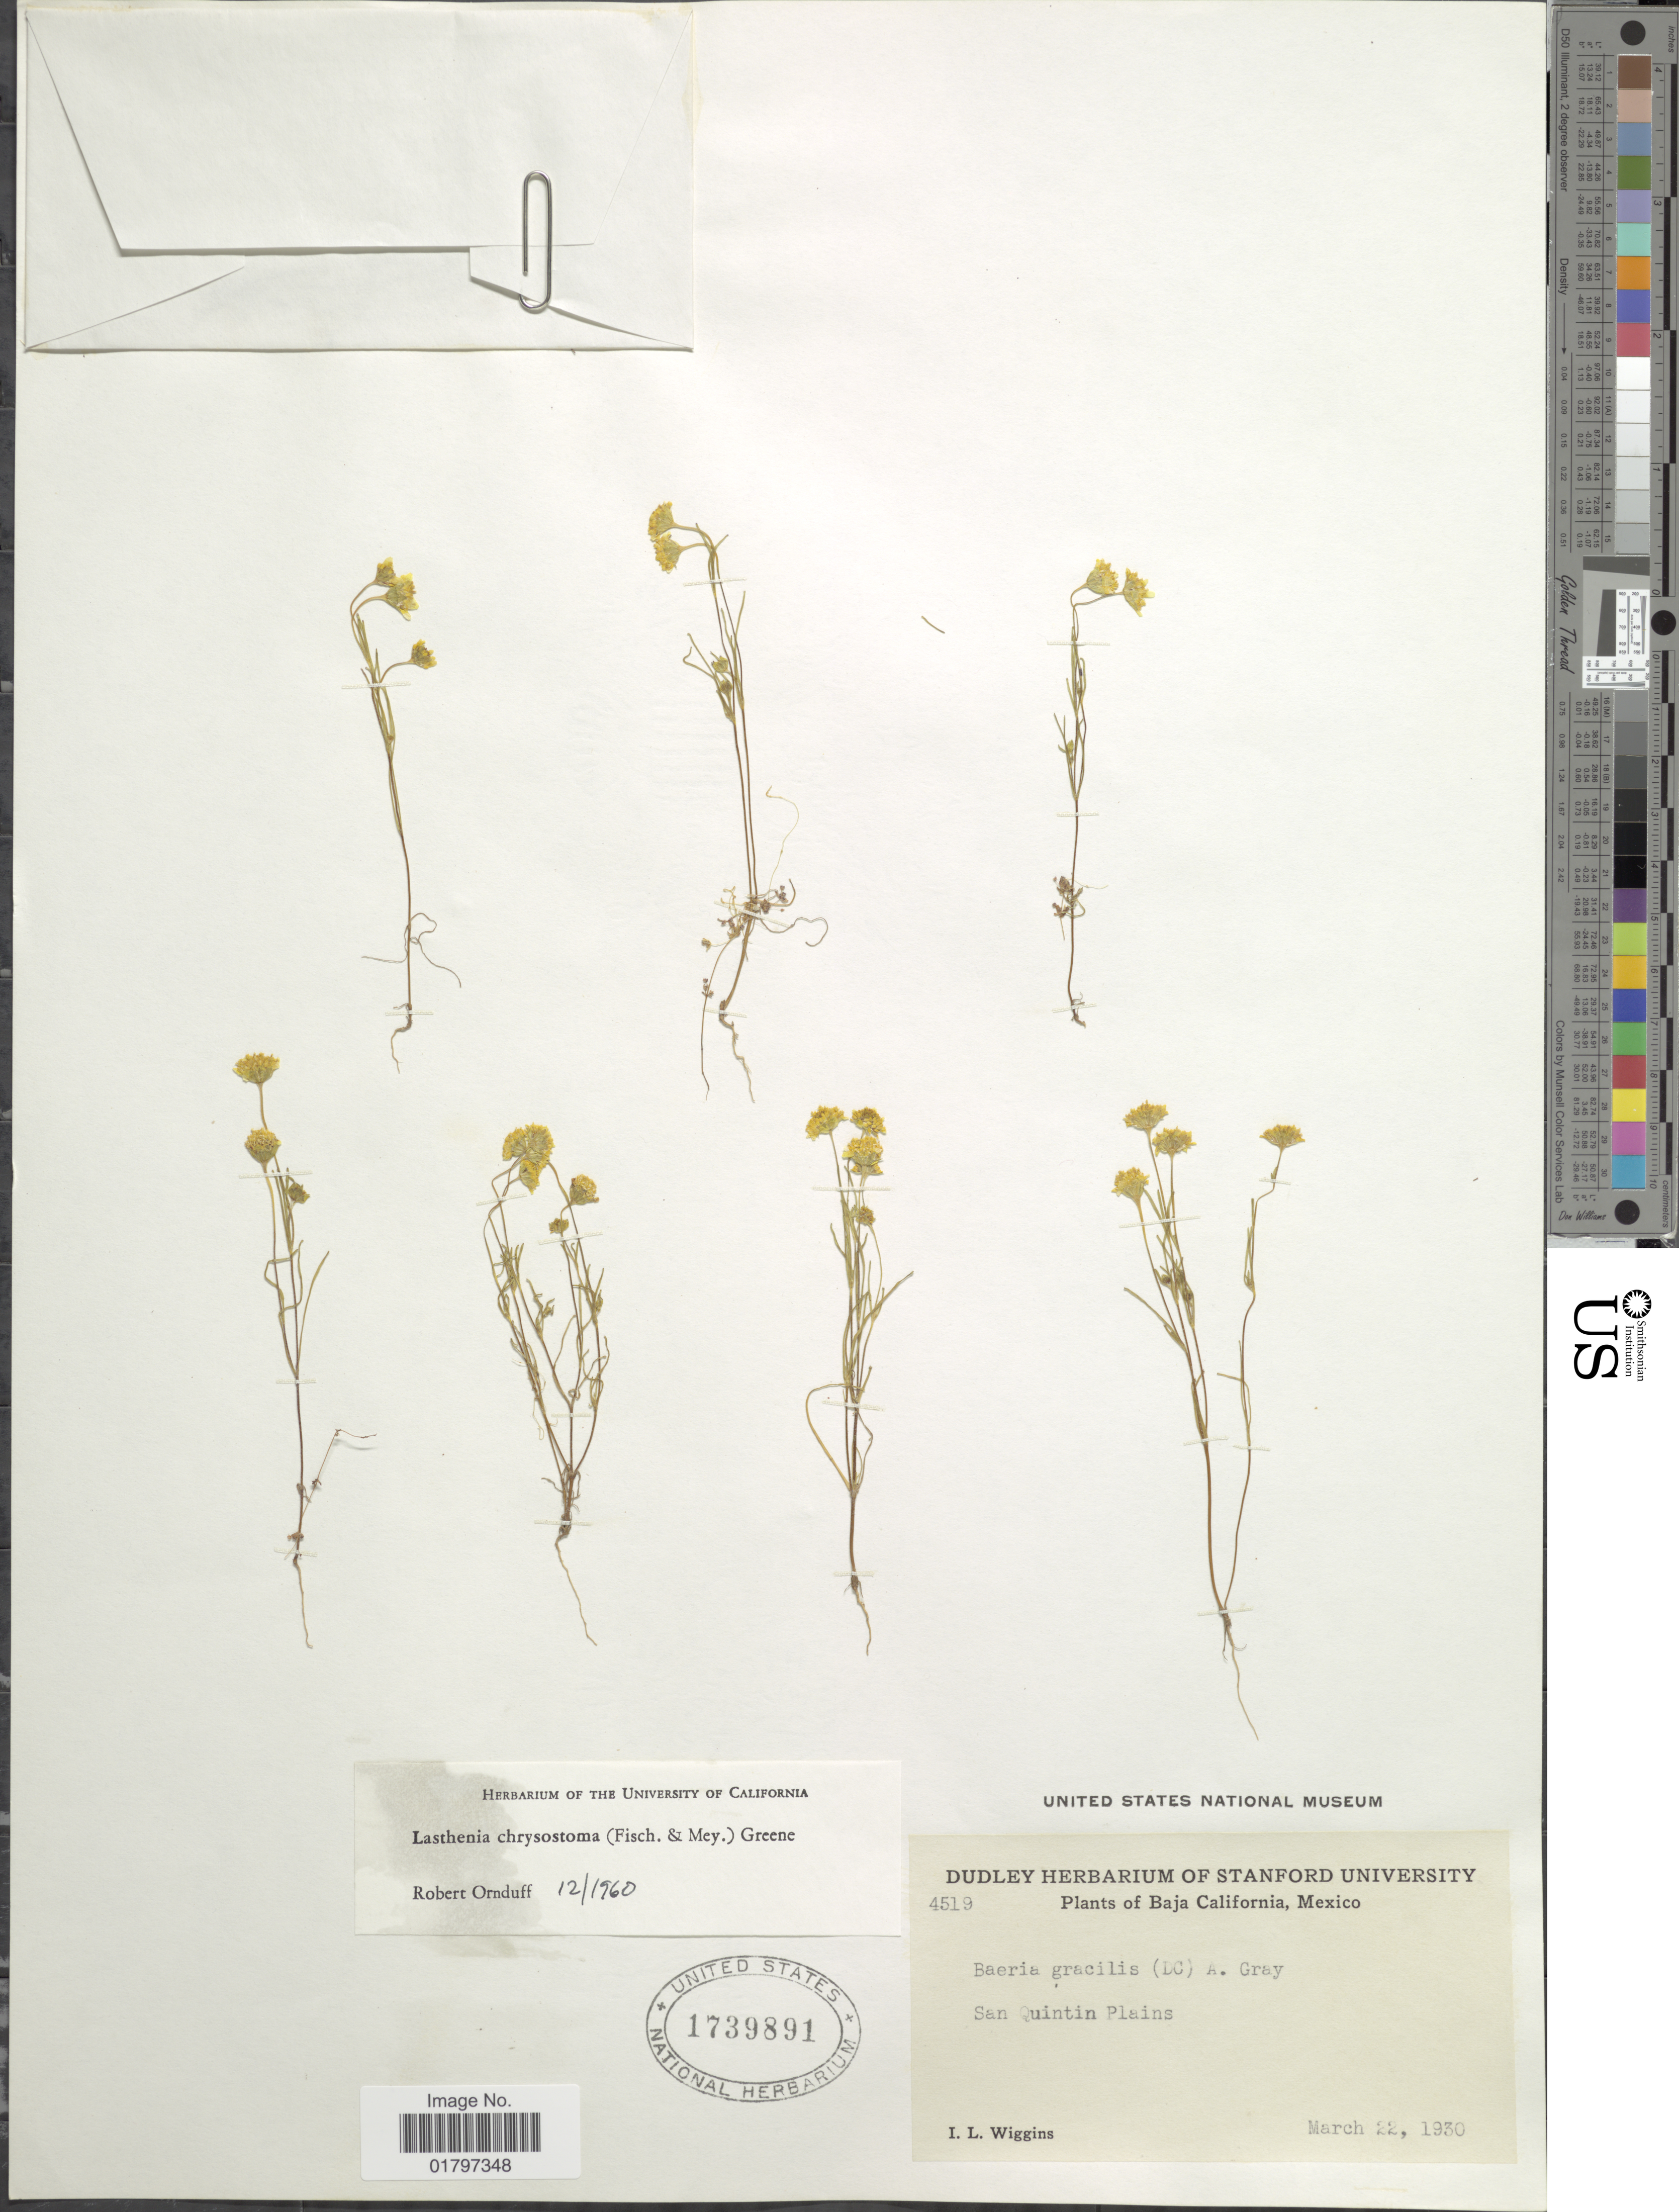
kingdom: Plantae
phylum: Tracheophyta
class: Magnoliopsida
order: Asterales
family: Asteraceae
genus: Lasthenia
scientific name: Lasthenia chrysostoma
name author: (Fisch. & C.A. Mey.) Greene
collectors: I. L. Wiggins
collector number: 4519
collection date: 1930-03-22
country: Mexico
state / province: Baja California Sur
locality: San Quintin Plains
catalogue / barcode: US 1739891